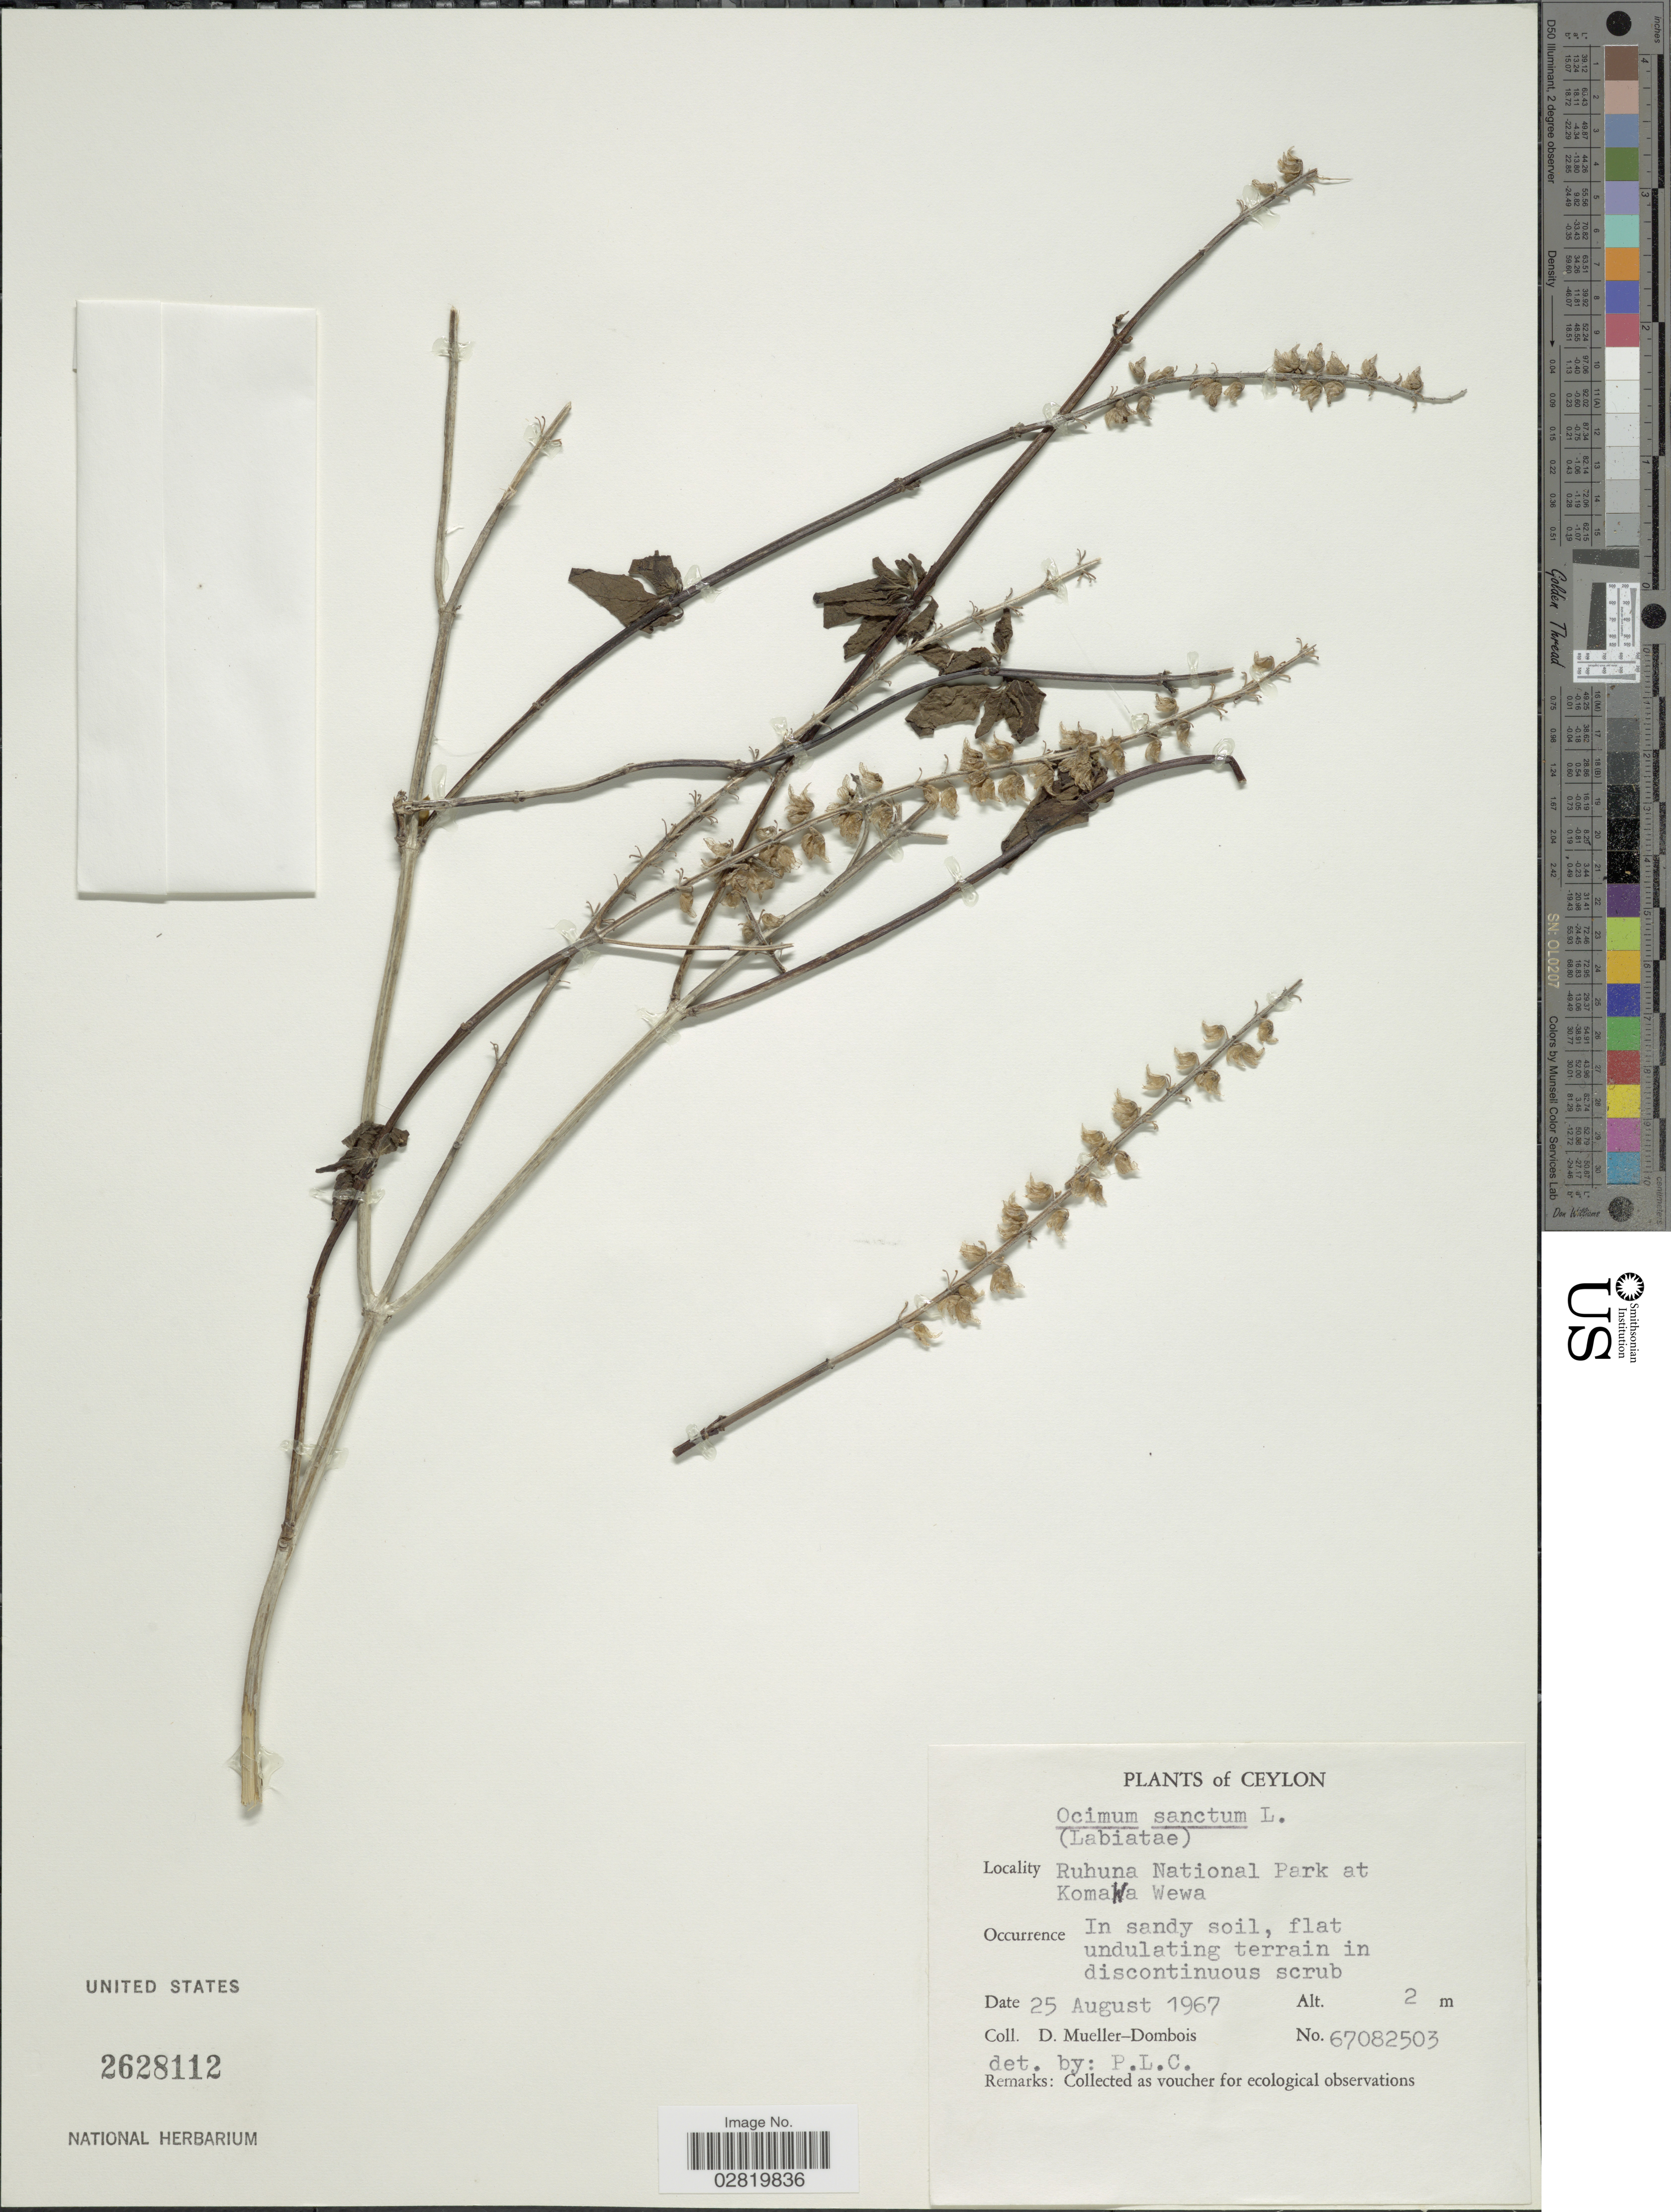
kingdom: Plantae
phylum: Tracheophyta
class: Magnoliopsida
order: Lamiales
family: Lamiaceae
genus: Ocimum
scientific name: Ocimum sanctum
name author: L.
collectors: D. Mueller-Dombois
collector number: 67082503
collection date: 1967-08-25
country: Sri Lanka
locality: Ceylon, Ruhuna National Park at Komawa Wewa.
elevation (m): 2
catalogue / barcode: US 2628112